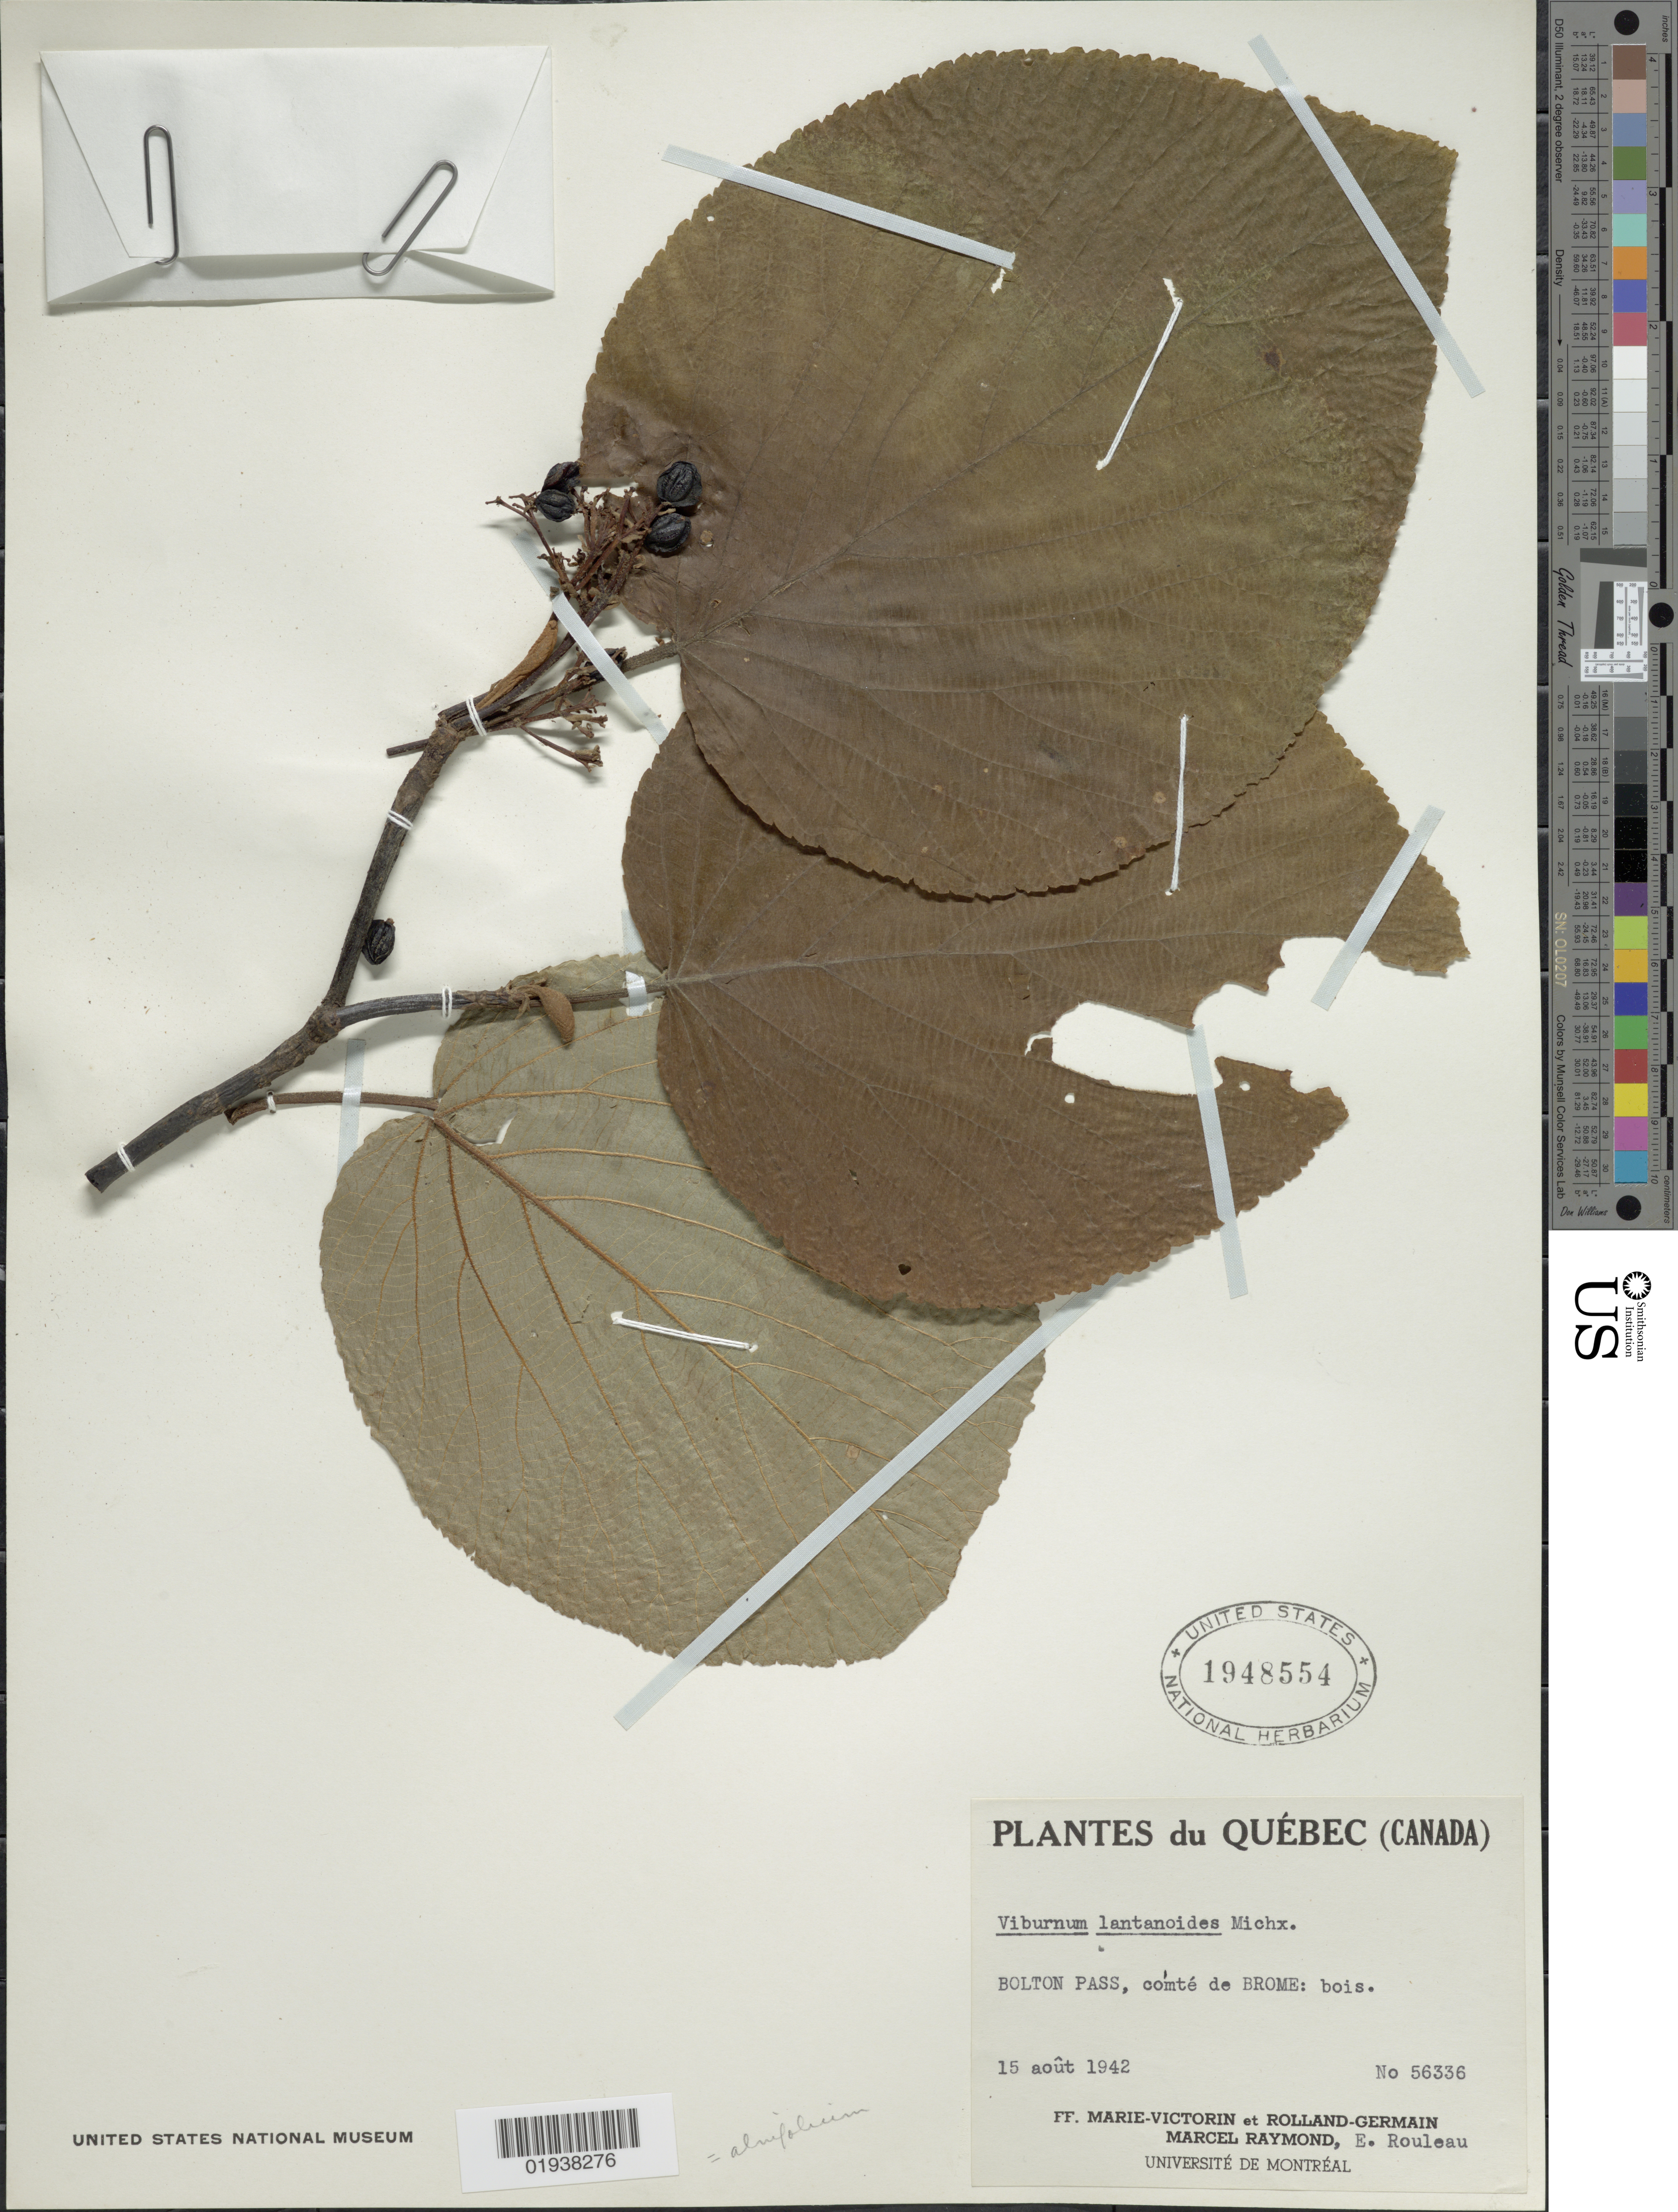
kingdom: Plantae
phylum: Tracheophyta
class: Magnoliopsida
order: Dipsacales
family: Viburnaceae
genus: Viburnum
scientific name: Viburnum alnifolium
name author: Marshall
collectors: F. Marie-Victorin, Rolland-Germain, M. Raymond & E. Rouleau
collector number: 56336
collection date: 1942-08-15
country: Canada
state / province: Quebec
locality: Bolton Pass, comté de Brome: bois.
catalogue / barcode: US 1948554